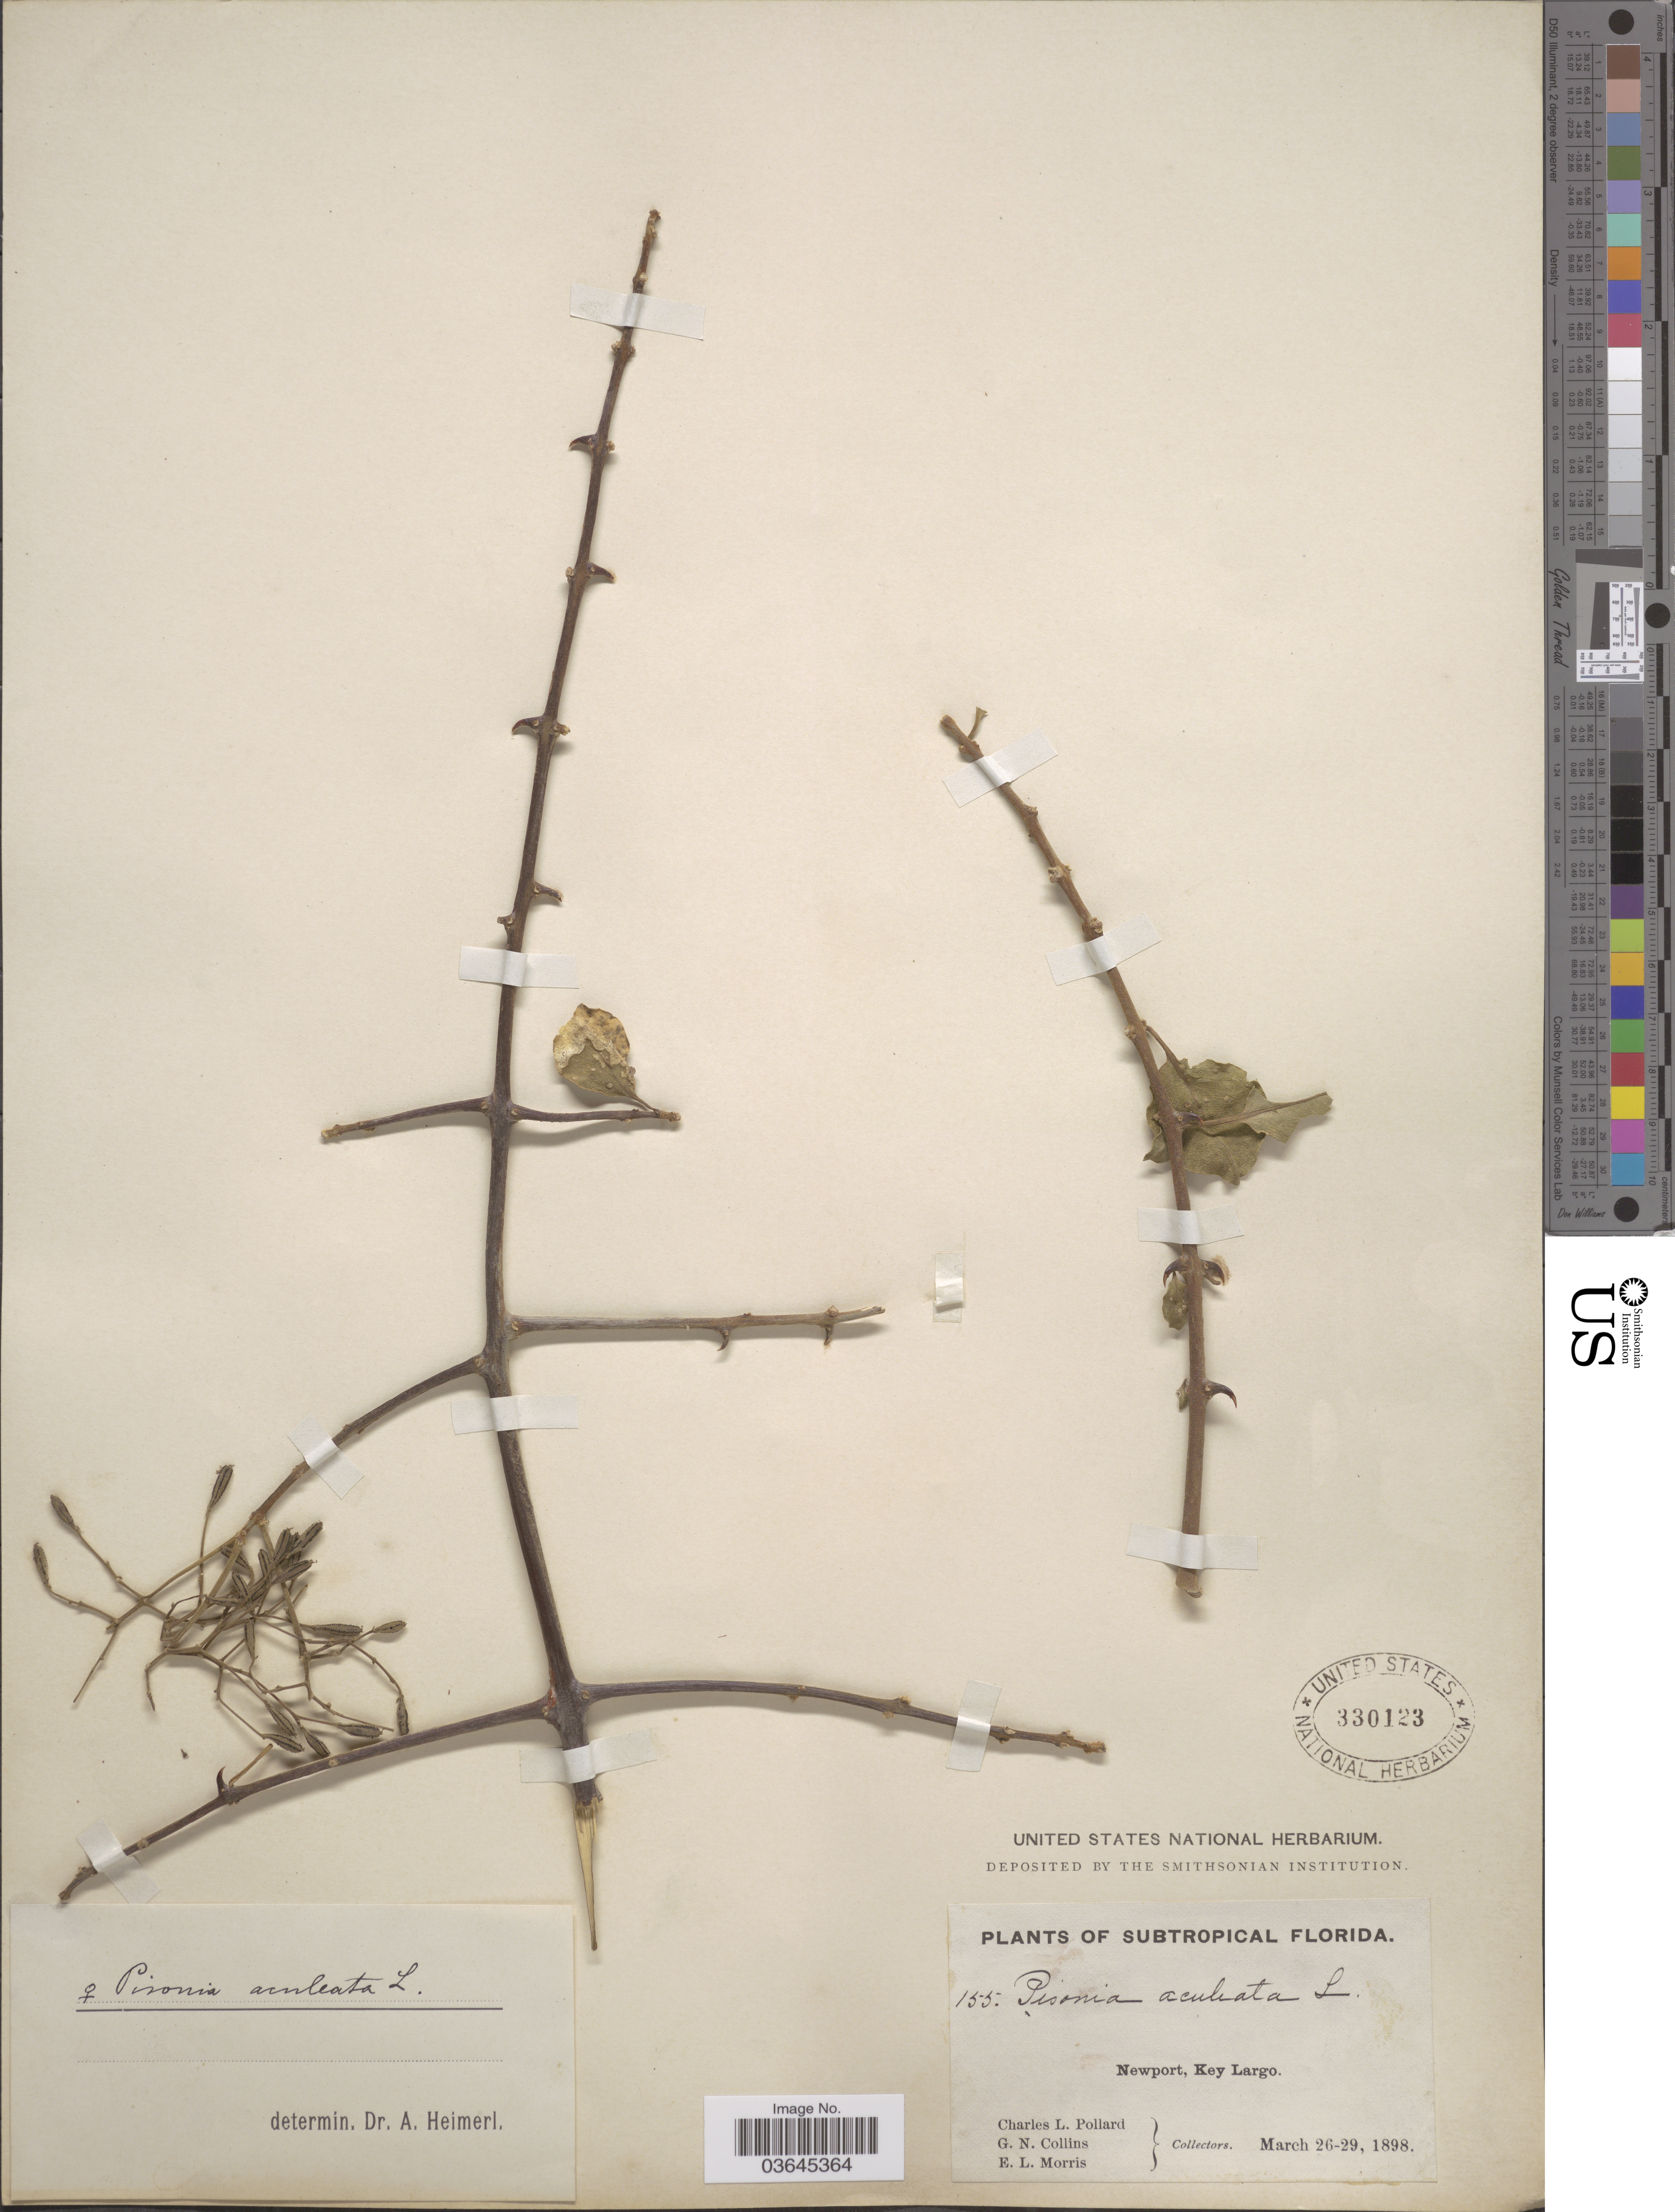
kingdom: Plantae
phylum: Tracheophyta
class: Magnoliopsida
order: Caryophyllales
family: Nyctaginaceae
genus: Pisonia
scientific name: Pisonia aculeata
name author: L.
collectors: C. L. Pollard, G. Collins & E. Morris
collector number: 155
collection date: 1898-03-26/1898-03-29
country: United States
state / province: Florida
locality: Subtropical Florida. Newport, Key Largo.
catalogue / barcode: US 330123